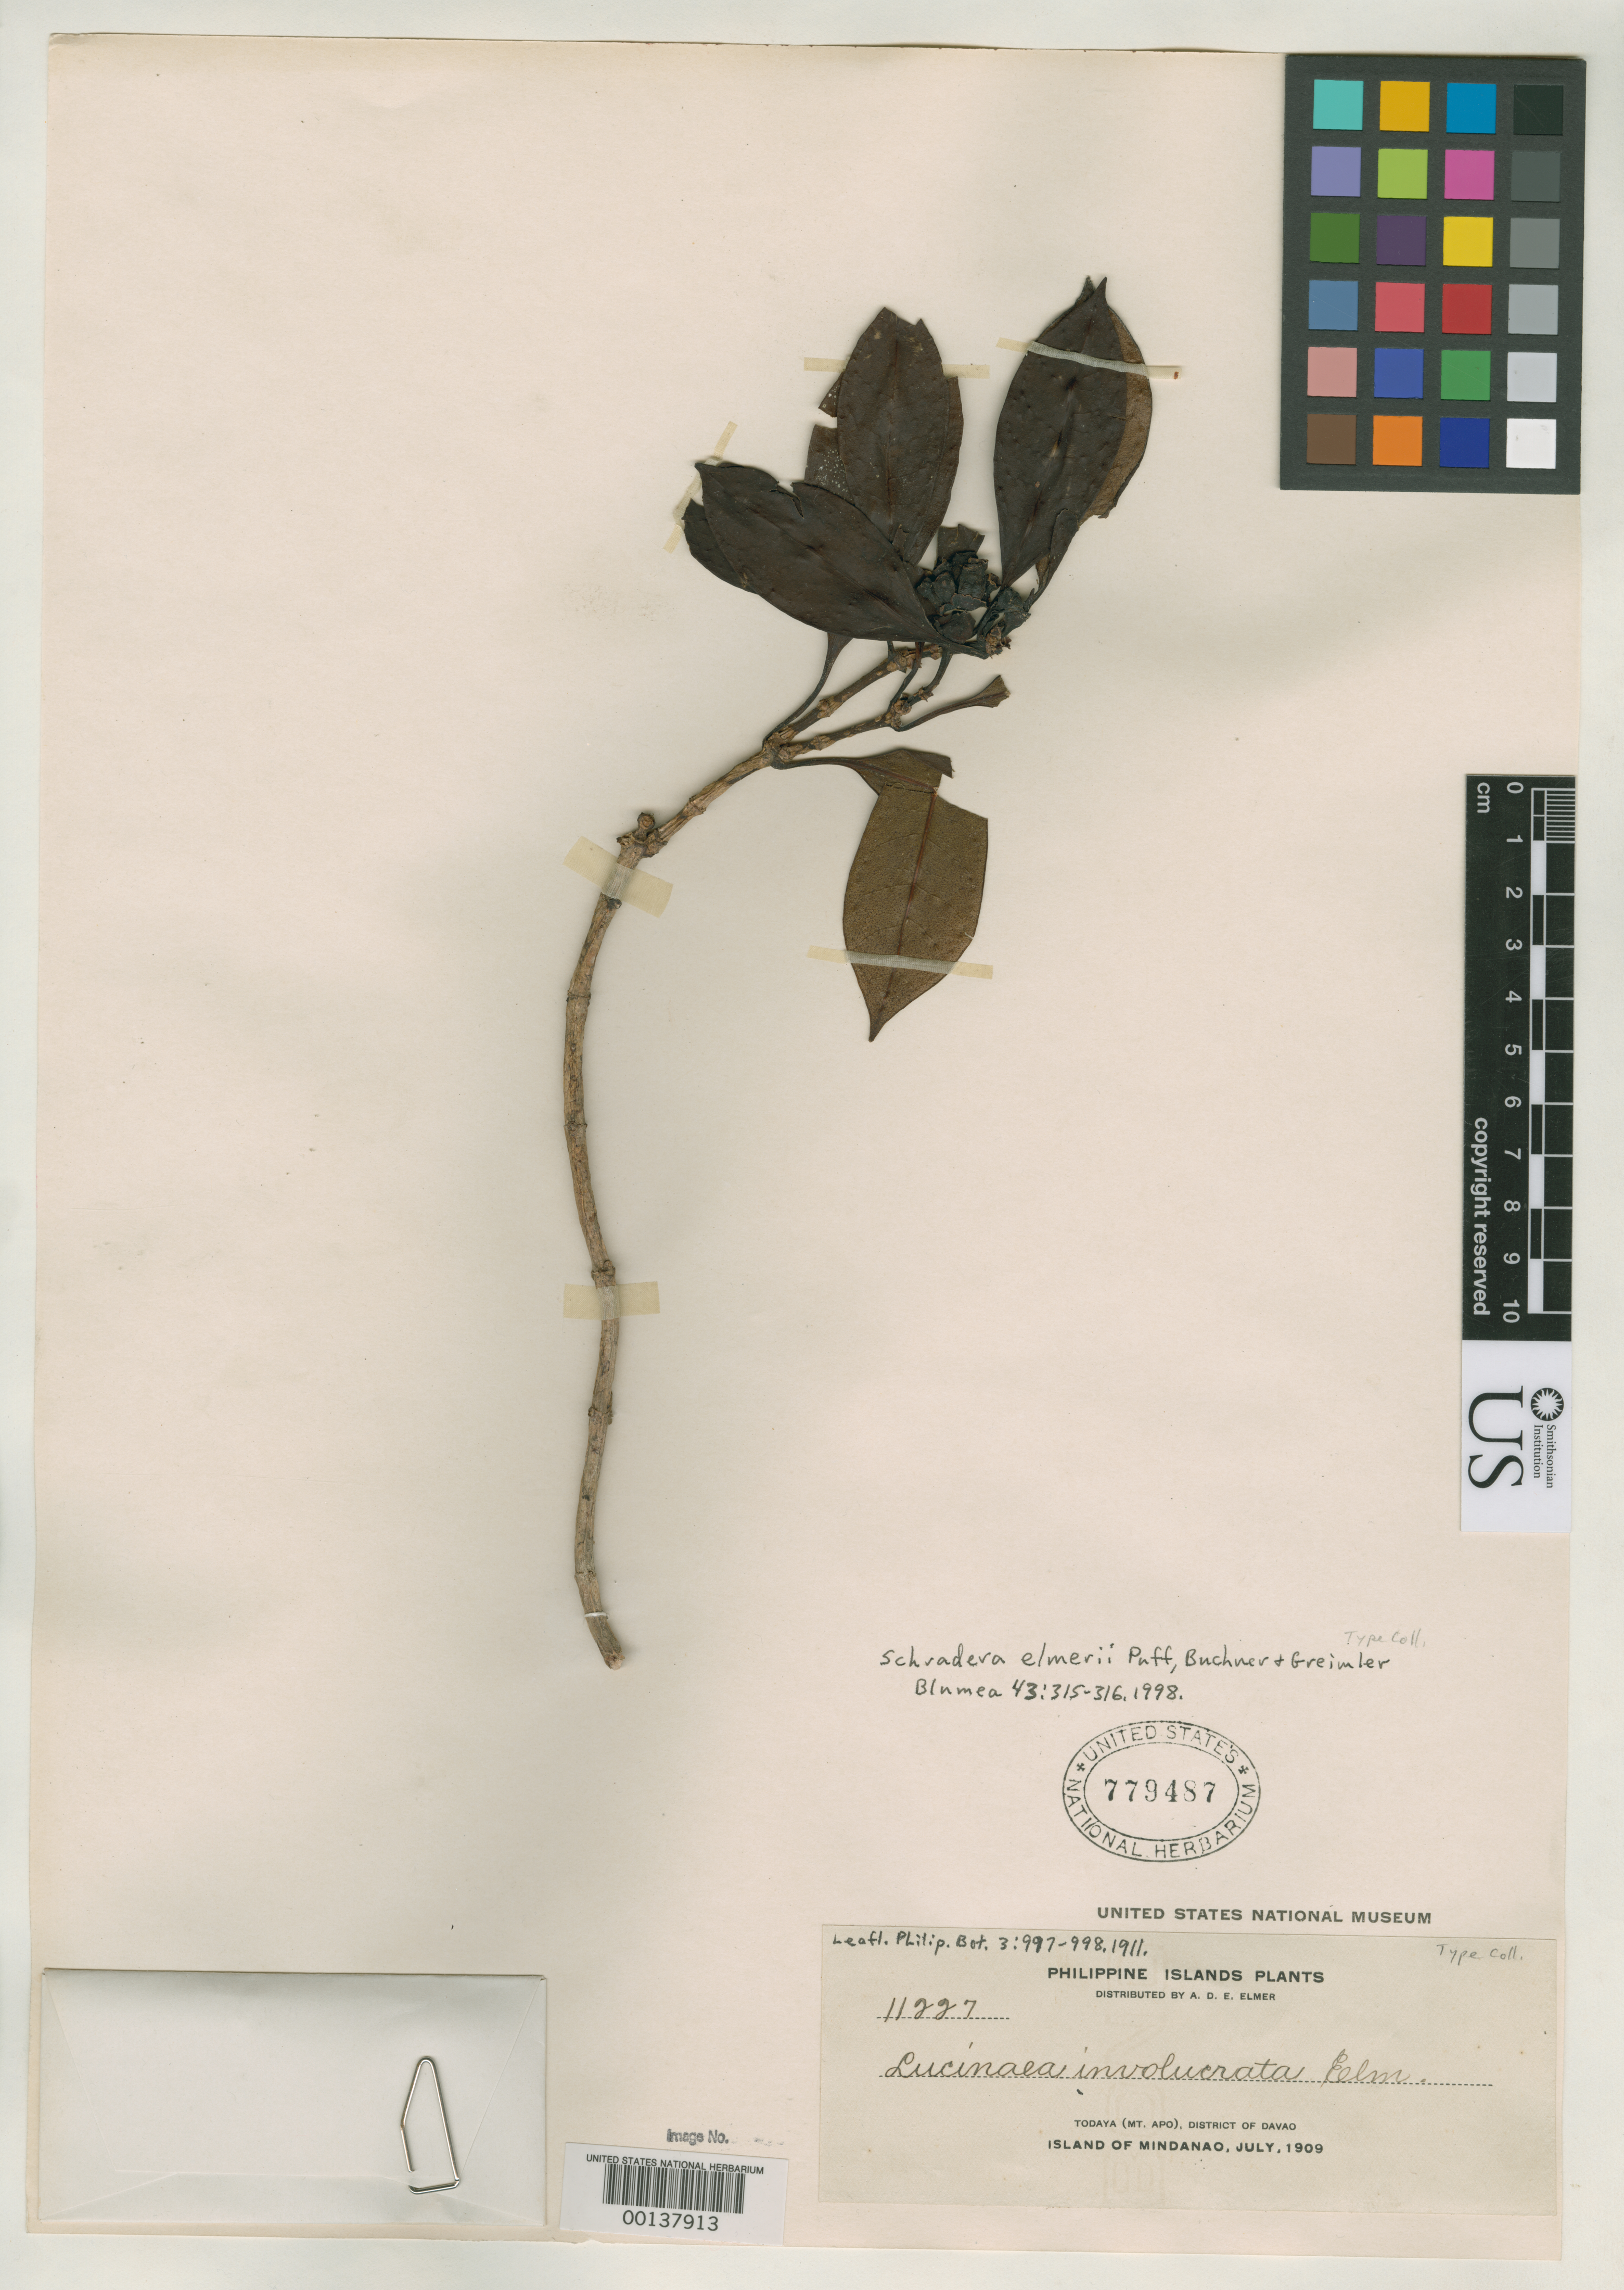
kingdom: Plantae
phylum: Tracheophyta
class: Magnoliopsida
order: Gentianales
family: Rubiaceae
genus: Lucinaea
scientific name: Lucinaea involucrata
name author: Elmer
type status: Isotype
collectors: A. D. E. Elmer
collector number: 11227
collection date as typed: Jul 1909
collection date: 1909-07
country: Philippines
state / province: Davao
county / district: Davao del Sur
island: Mindanao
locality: Todaya, Mt. Apo.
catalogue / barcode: US 779487